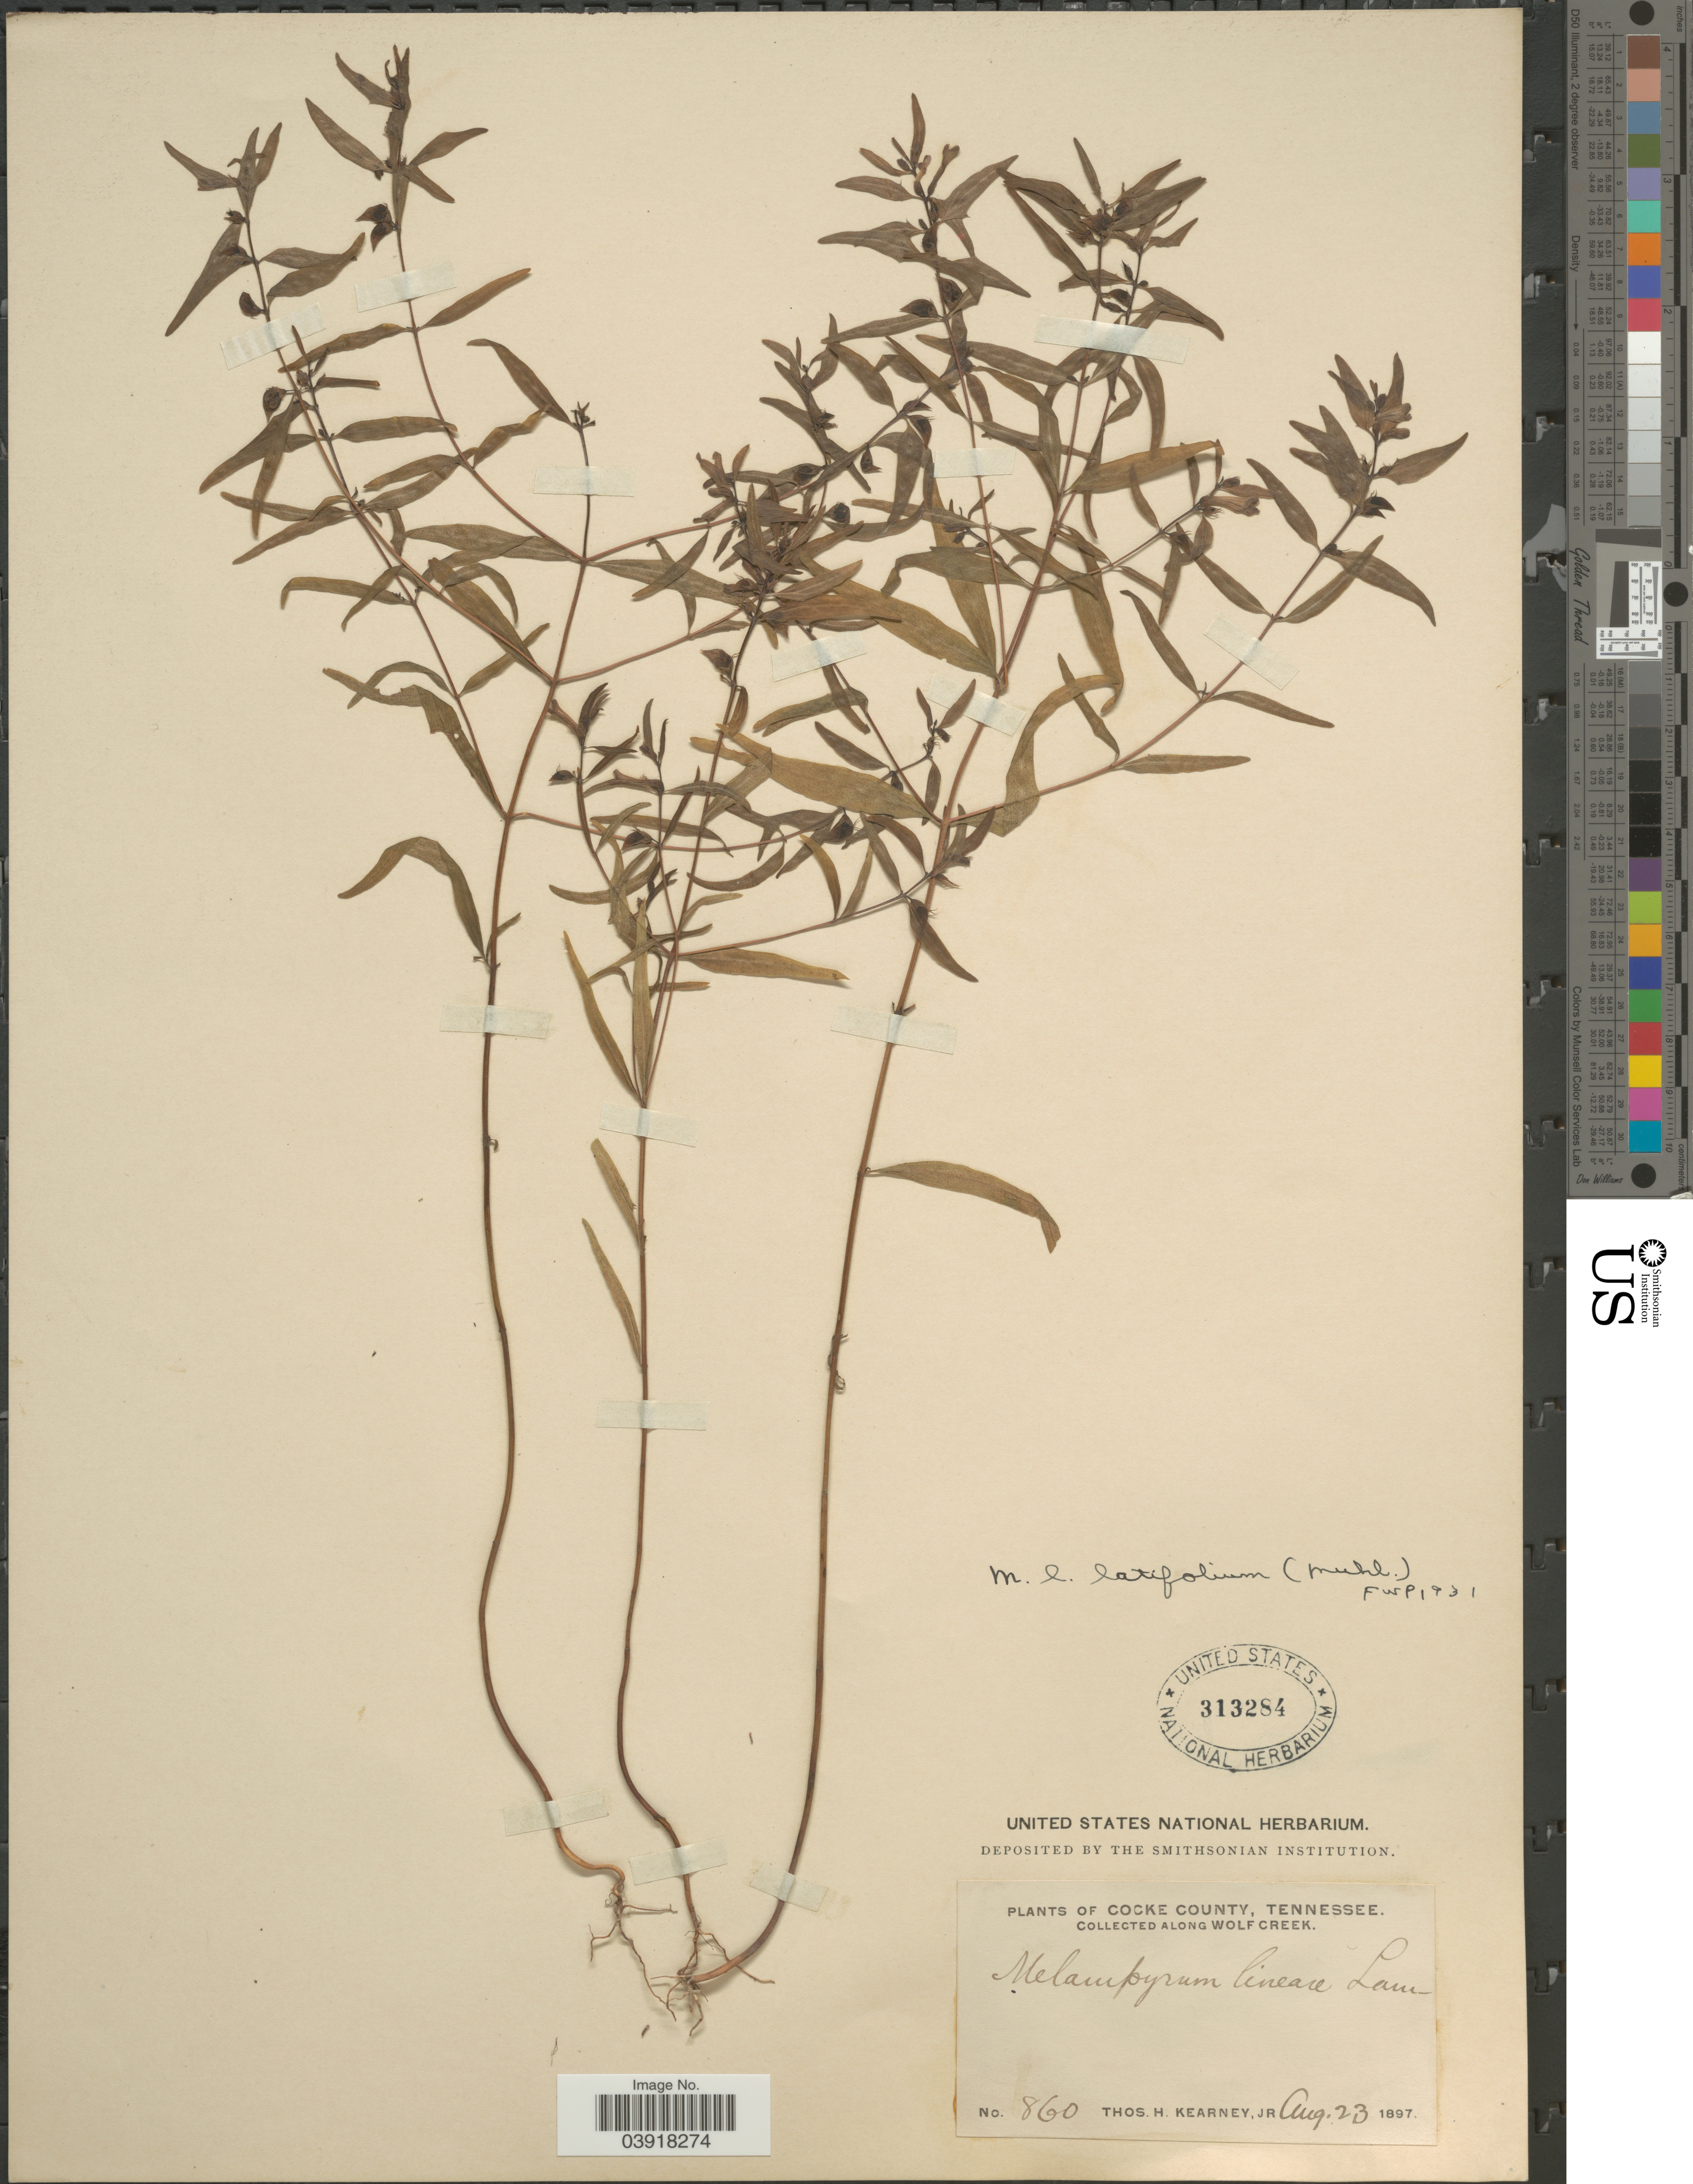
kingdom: Plantae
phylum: Tracheophyta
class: Magnoliopsida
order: Lamiales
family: Orobanchaceae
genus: Melampyrum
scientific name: Melampyrum lineare var. latifolium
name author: (Muhl.) P. Beauv.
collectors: T. H. Kearney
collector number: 860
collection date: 1897-08-23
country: United States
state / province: Tennessee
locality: Cocke County. Along Wolfe Creek.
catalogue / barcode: US 313284